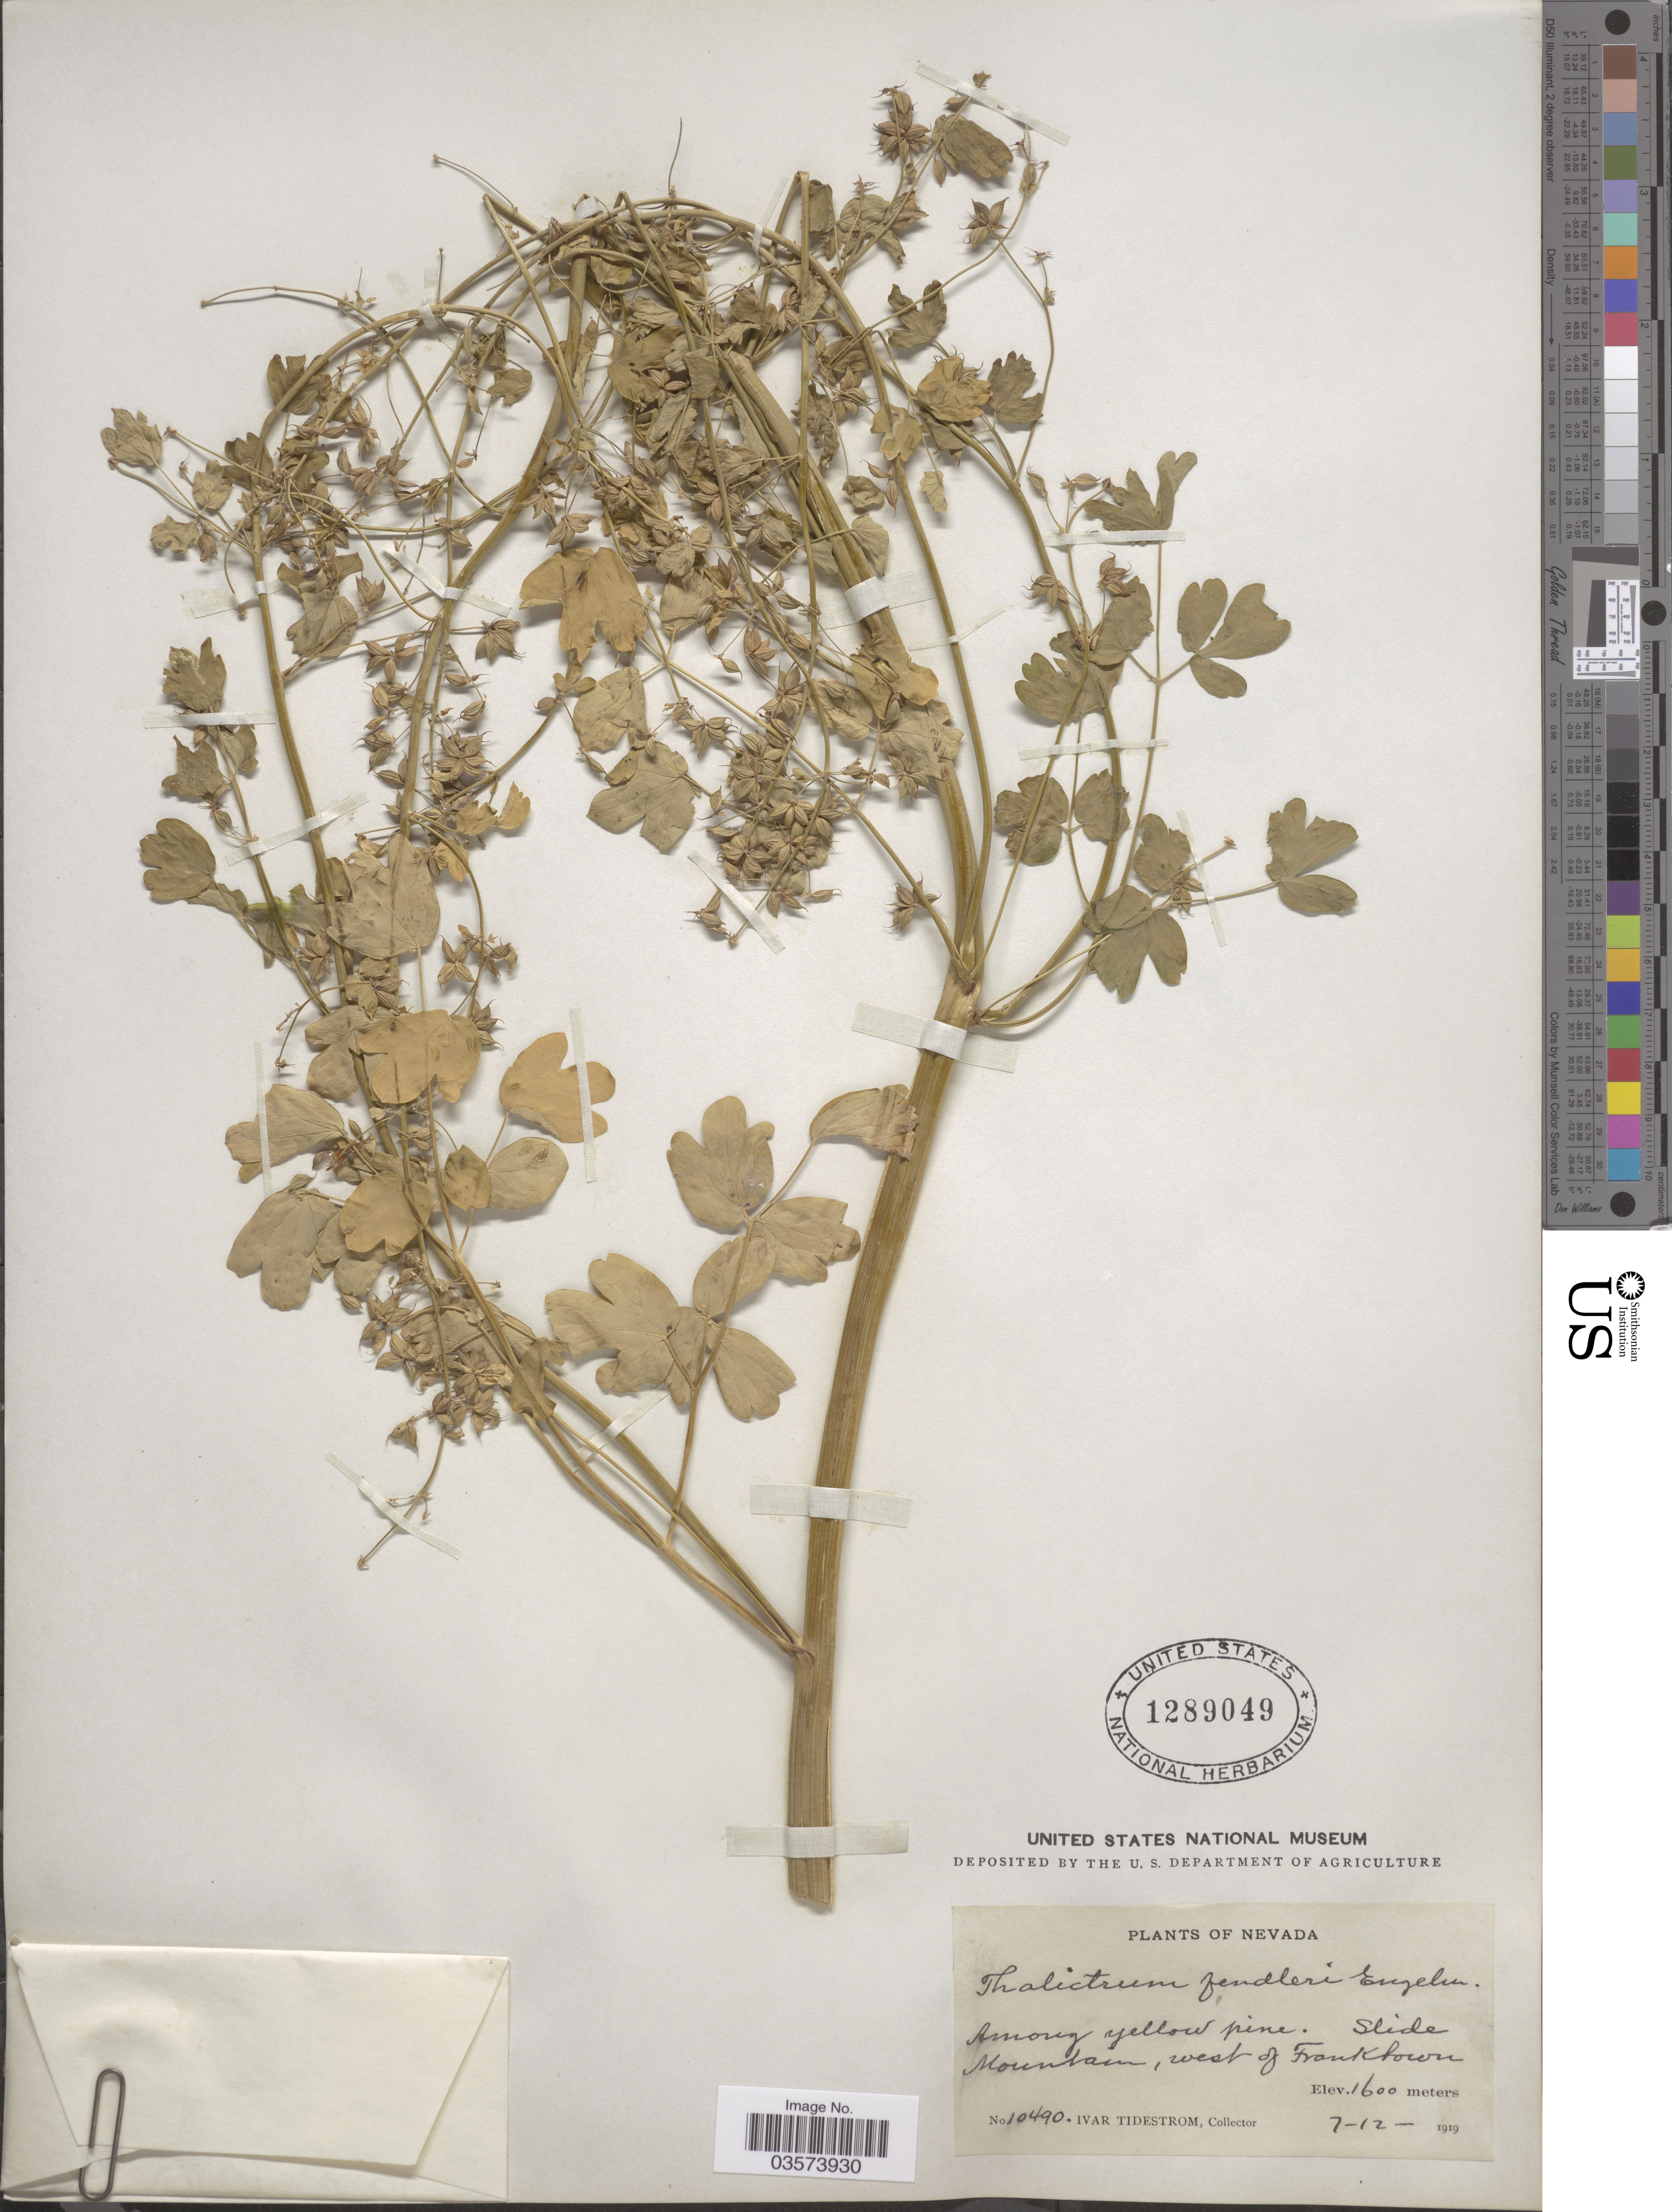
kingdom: Plantae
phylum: Tracheophyta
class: Magnoliopsida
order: Ranunculales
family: Ranunculaceae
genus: Thalictrum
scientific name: Thalictrum fendleri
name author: Engelm. ex A. Gray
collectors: I. F. Tidestrom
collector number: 10490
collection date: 1919-07-12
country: United States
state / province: Nevada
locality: Among Yellow Pine. Slide Mountain, west of Franktown.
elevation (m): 1600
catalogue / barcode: US 1289049